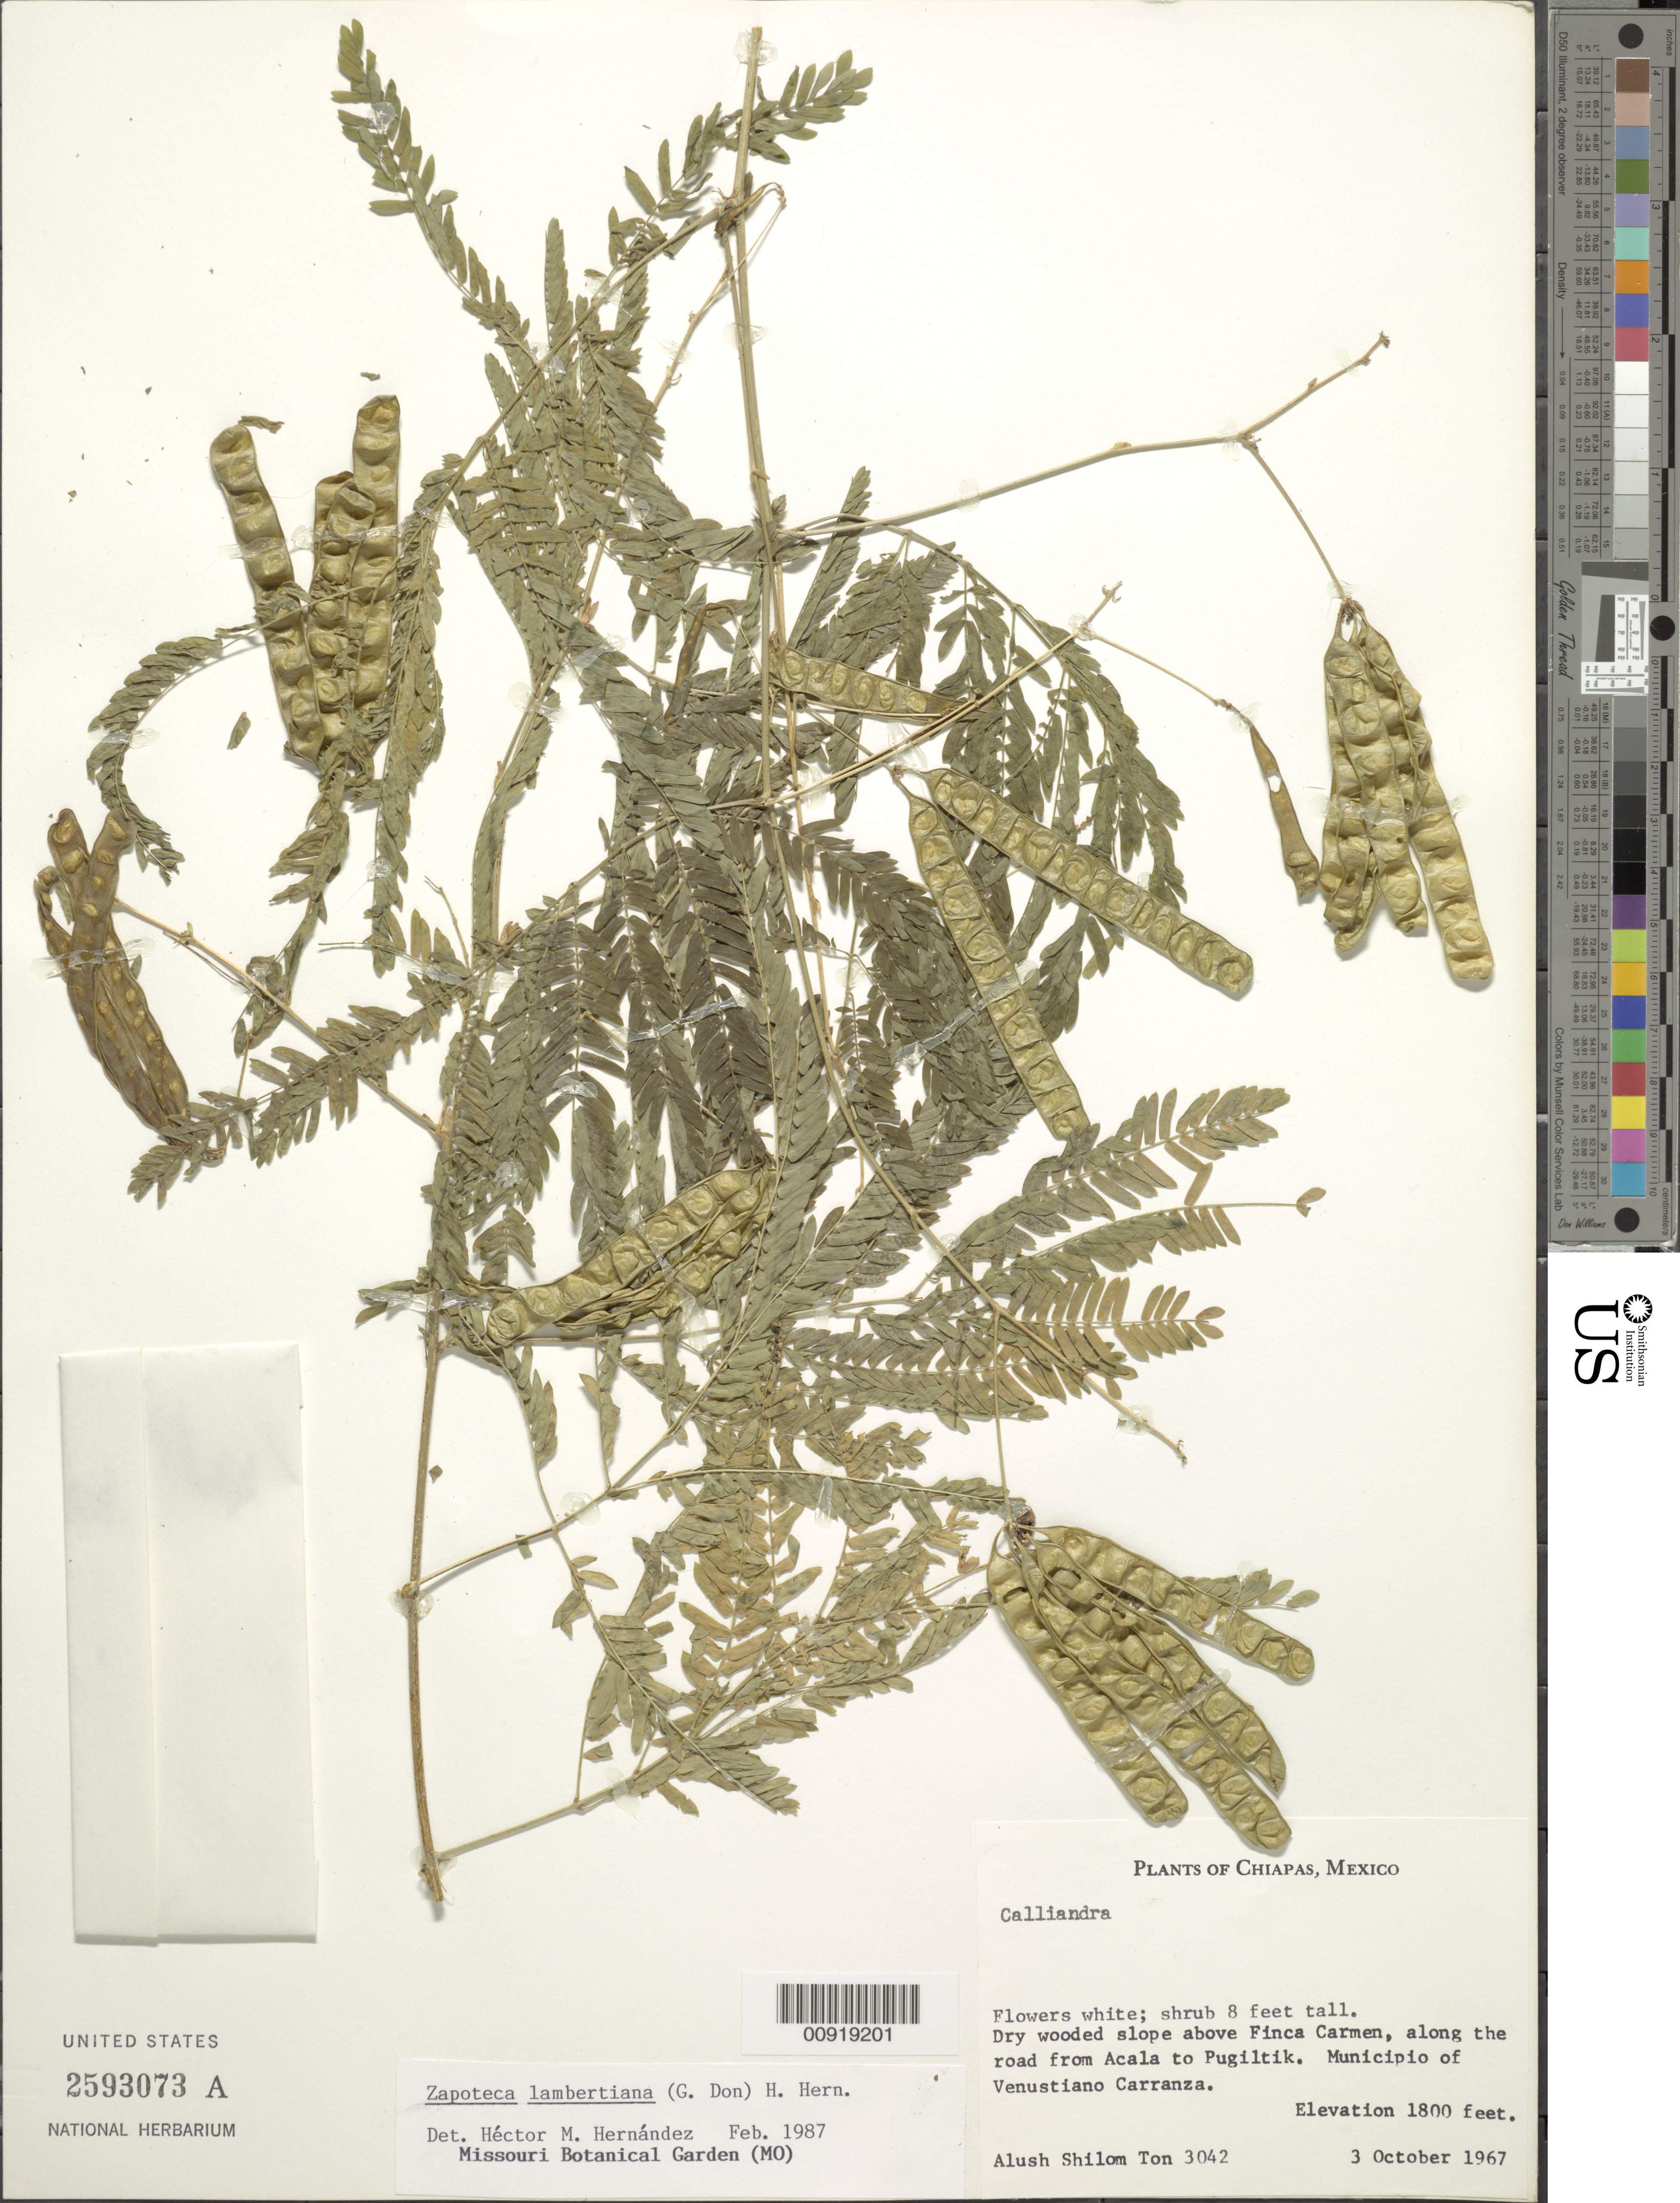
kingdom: Plantae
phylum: Tracheophyta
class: Magnoliopsida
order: Fabales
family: Fabaceae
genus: Zapoteca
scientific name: Zapoteca lambertiana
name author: (G. Don) H.M. Hern.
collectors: A. Shilom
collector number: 3042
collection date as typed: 03 Oct 1967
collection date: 1967-10-03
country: Mexico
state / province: Chiapas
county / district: Venustiano Carranza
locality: Above Finca Carmen, along road from Acala to Pugiltik. Municipio of Venustiano Carranza, Chiapas.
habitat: Dry wooded slope.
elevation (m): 549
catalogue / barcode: US 2593073A